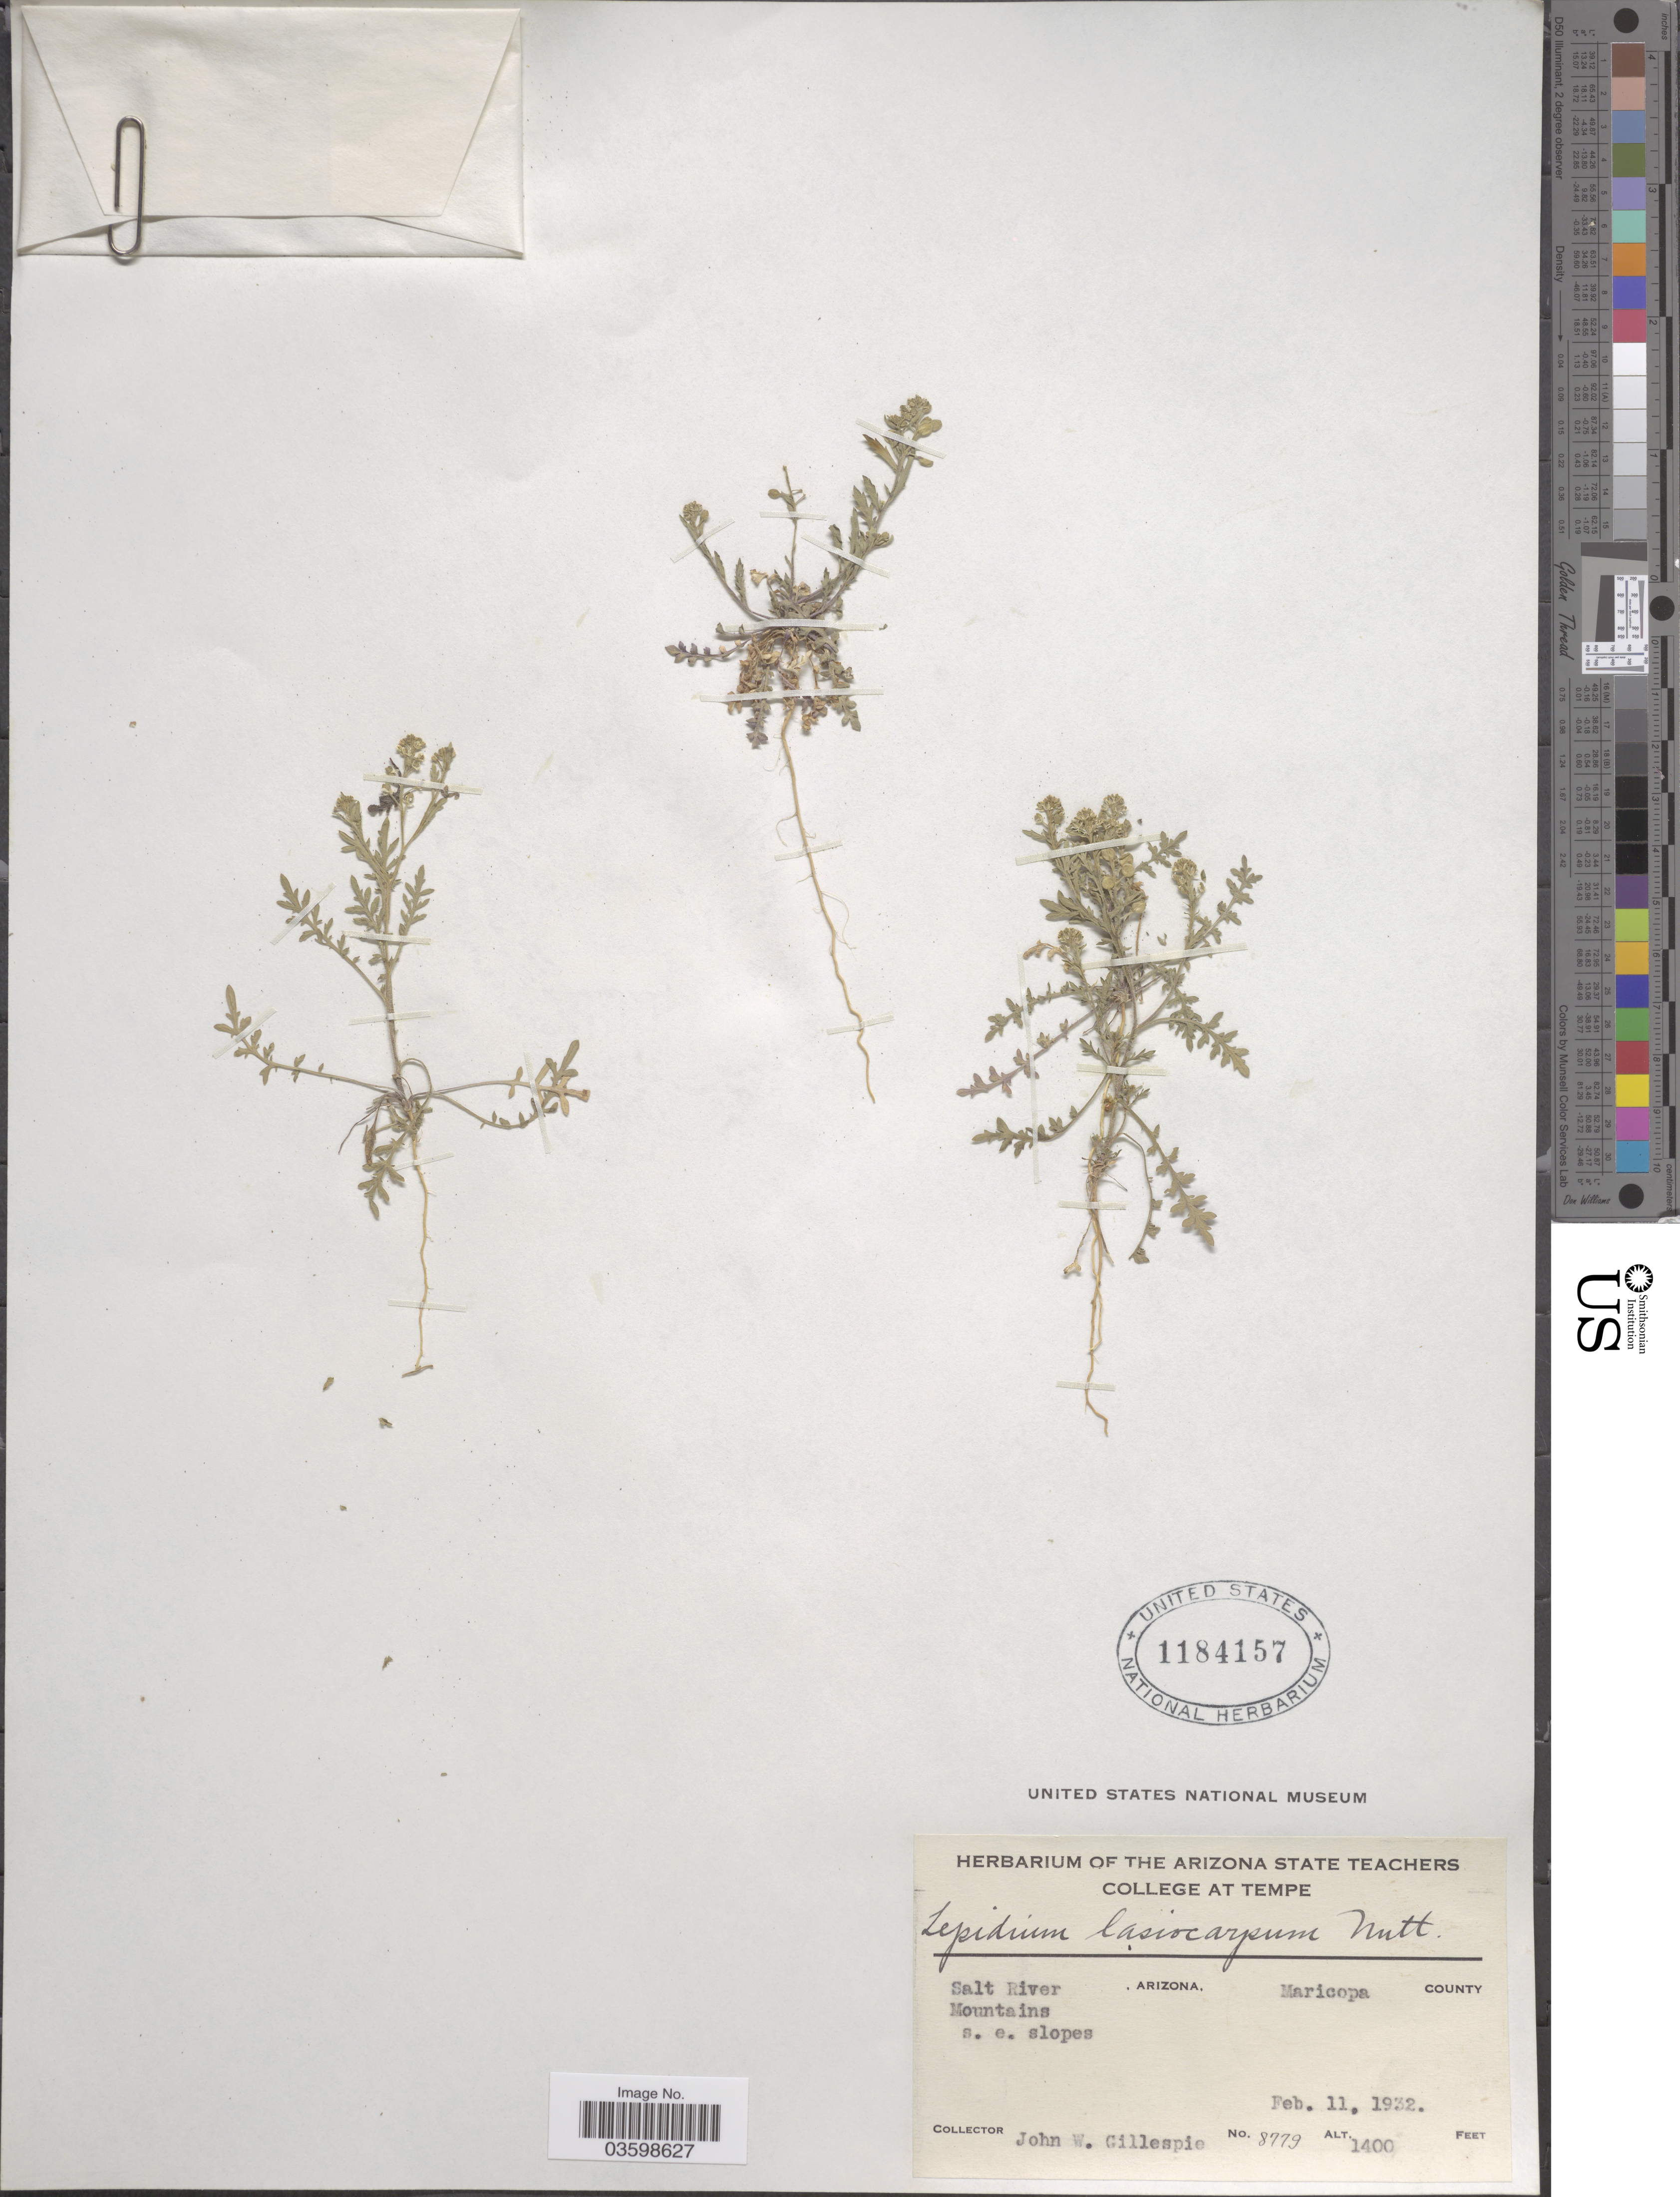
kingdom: Plantae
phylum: Tracheophyta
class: Magnoliopsida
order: Brassicales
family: Brassicaceae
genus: Lepidium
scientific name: Lepidium lasiocarpum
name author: Nutt.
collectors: J. W. Gillespie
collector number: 8779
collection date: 1932-02-11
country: United States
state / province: Arizona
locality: Salt River. Maricopa County. Mountains. S.e. slopes.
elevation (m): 427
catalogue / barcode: US 1184157